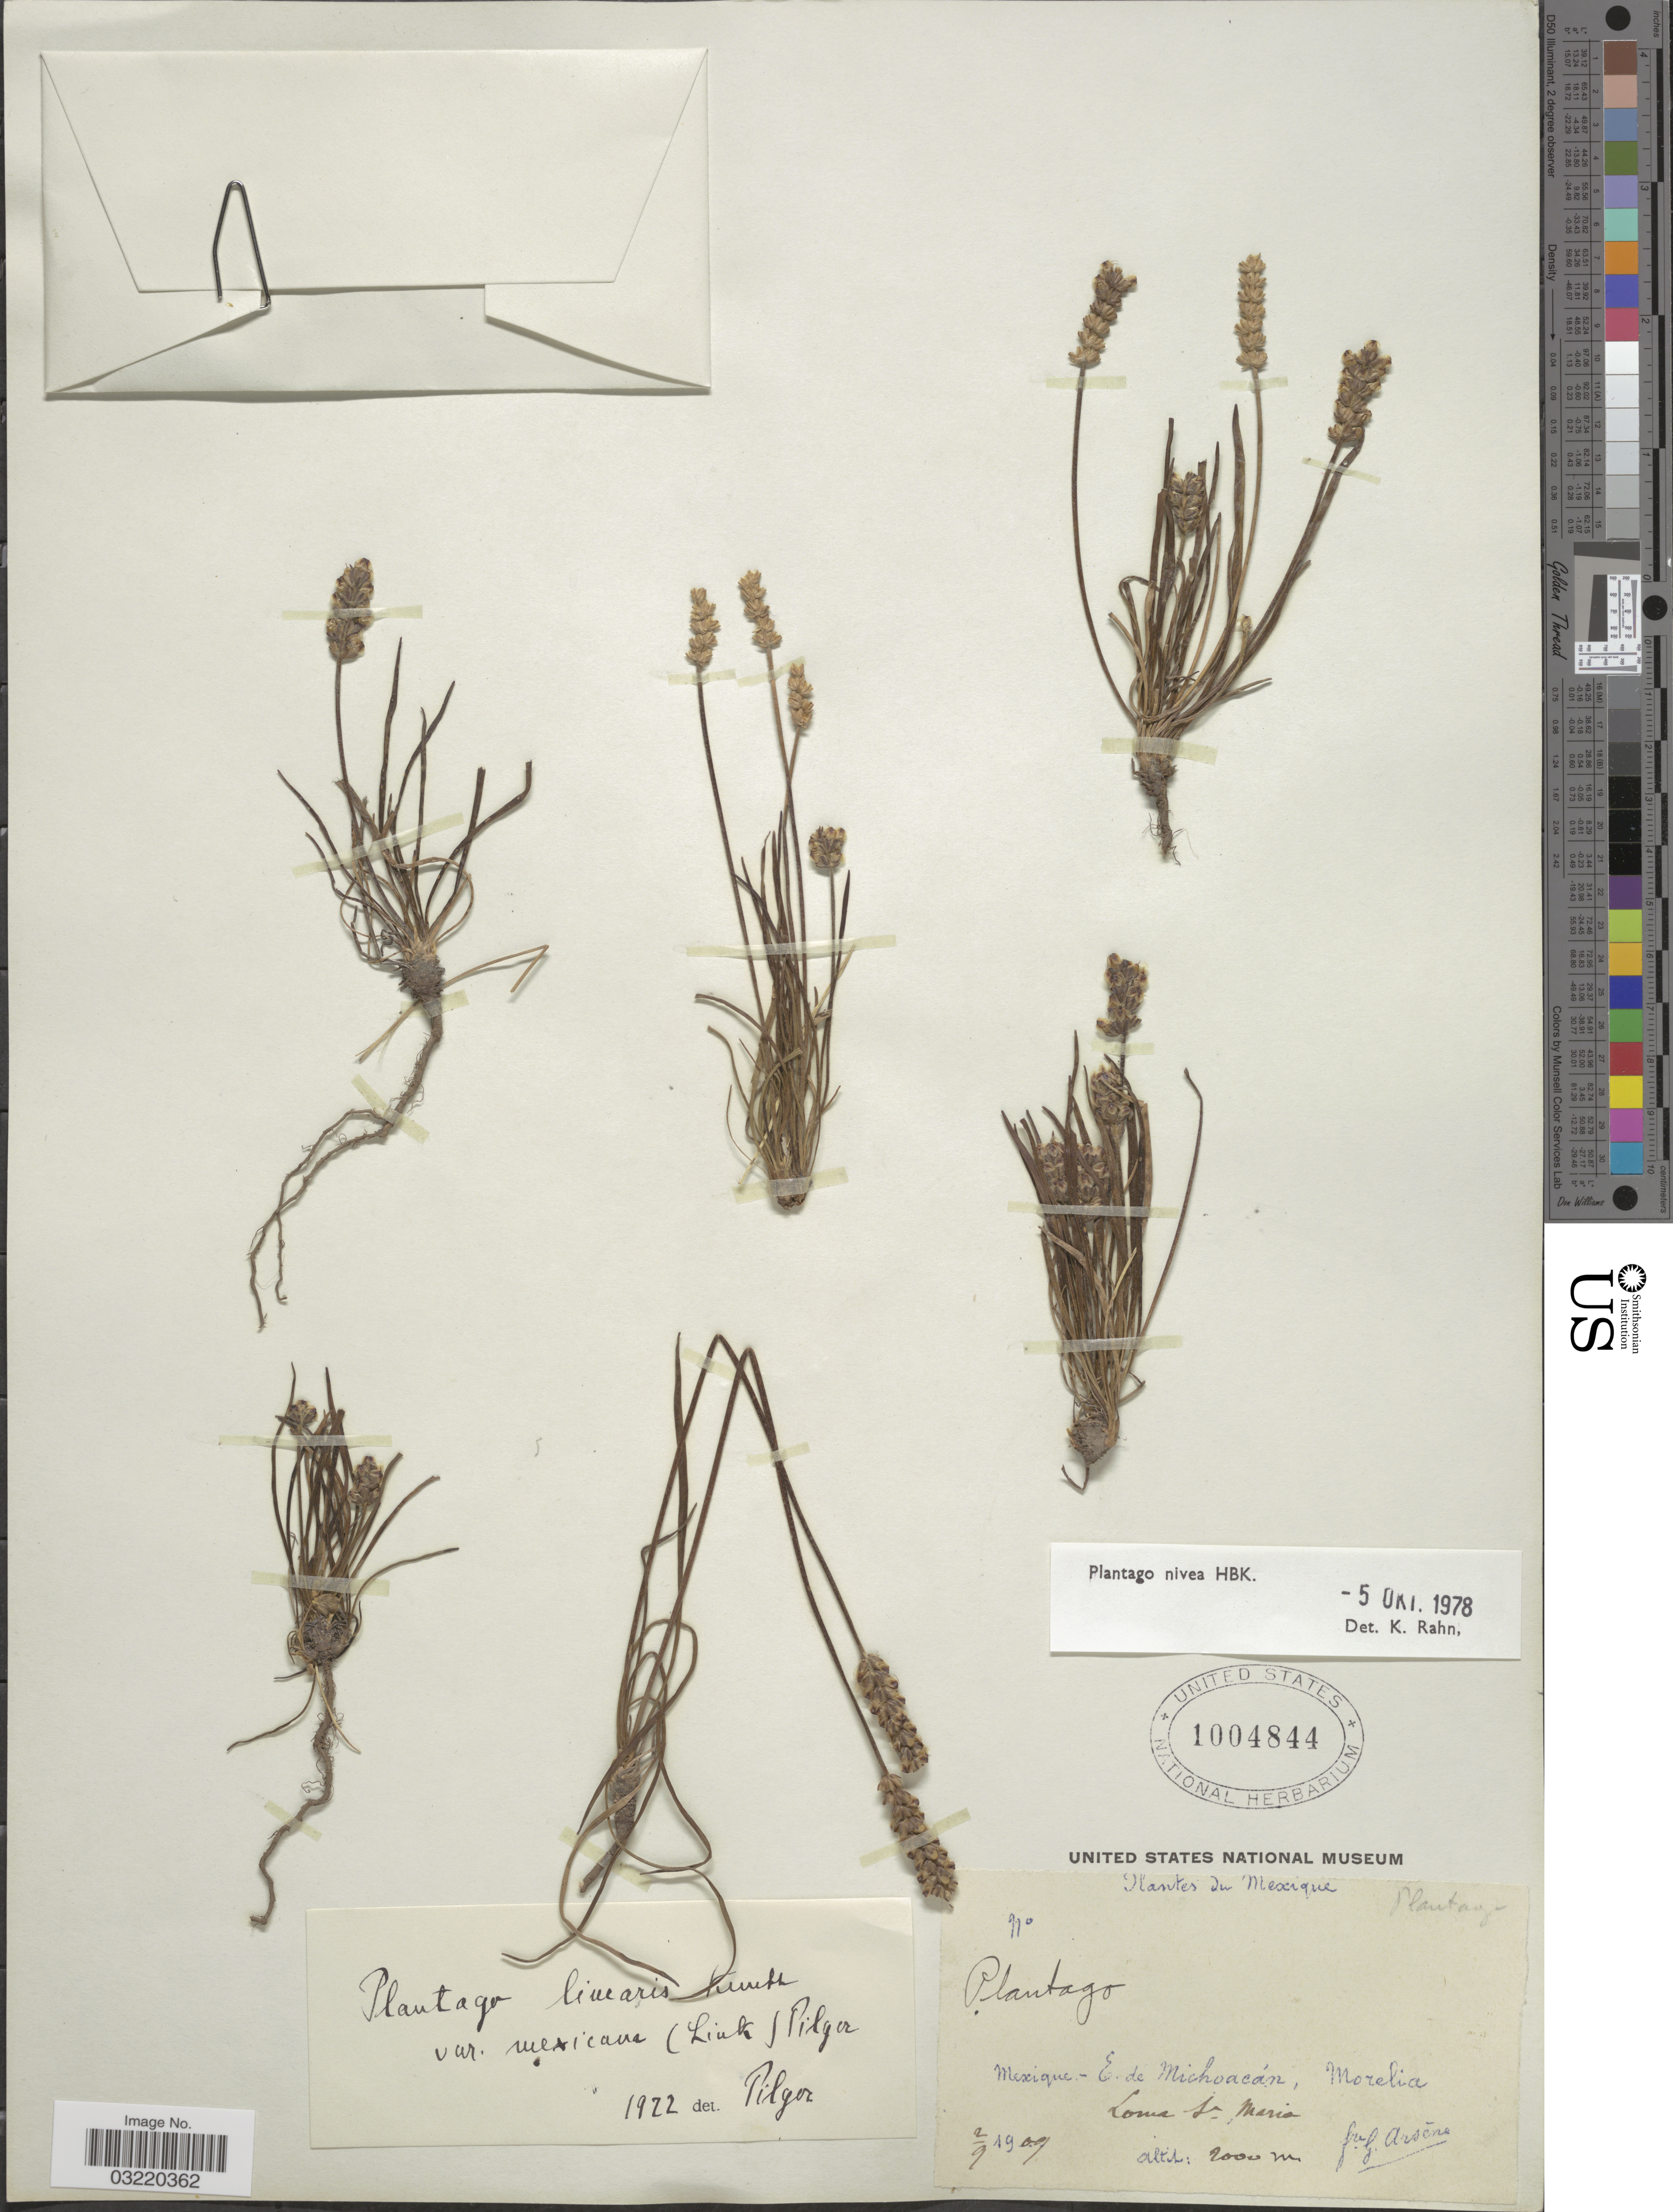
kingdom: Plantae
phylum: Tracheophyta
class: Magnoliopsida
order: Lamiales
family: Plantaginaceae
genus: Plantago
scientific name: Plantago nivea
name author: Kunth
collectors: Bro. G. Arsène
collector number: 970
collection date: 1900-09-02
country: Mexico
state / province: Michoacán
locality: E. de Michoacán, Morelia. Loma Sta Maria.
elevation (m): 2000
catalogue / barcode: US 1004844